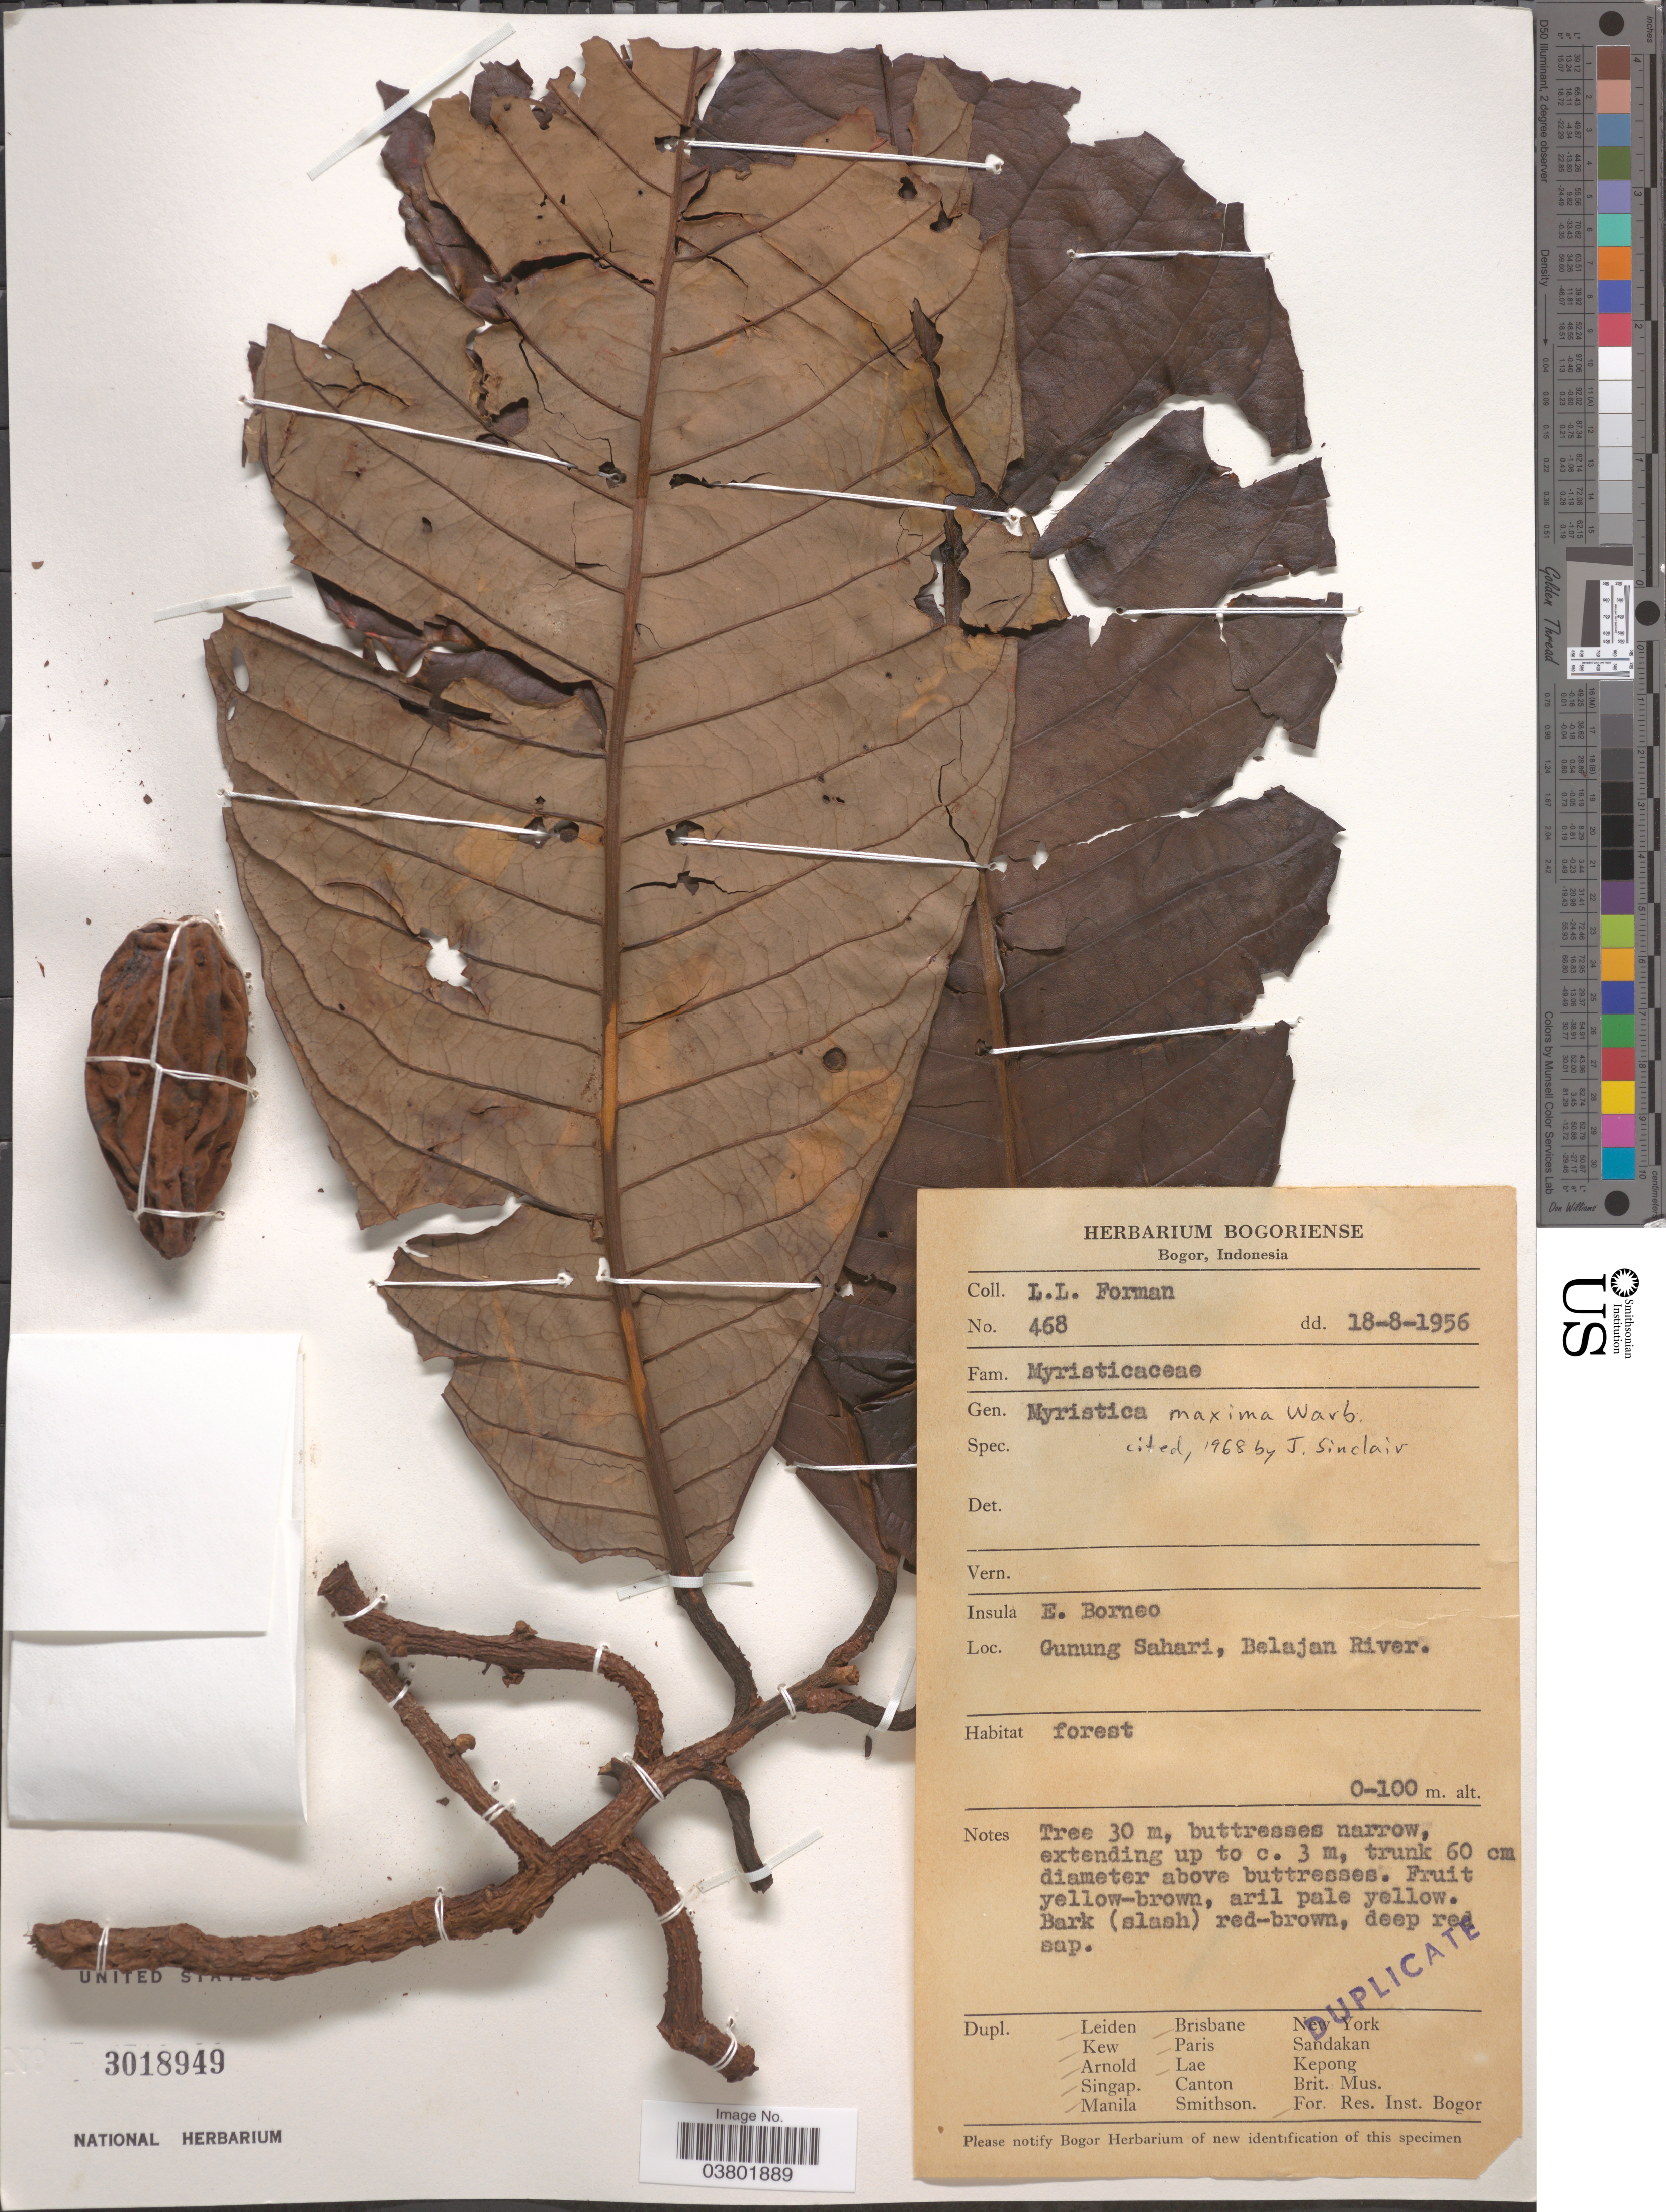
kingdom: Plantae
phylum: Tracheophyta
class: Magnoliopsida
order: Magnoliales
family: Myristicaceae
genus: Myristica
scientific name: Myristica maxima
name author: Warb.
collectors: L. Forman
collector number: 468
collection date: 1956-08-18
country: Indonesia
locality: Insula E. Borneo. Gunung Sahari, Belajan River.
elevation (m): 0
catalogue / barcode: US 3018949